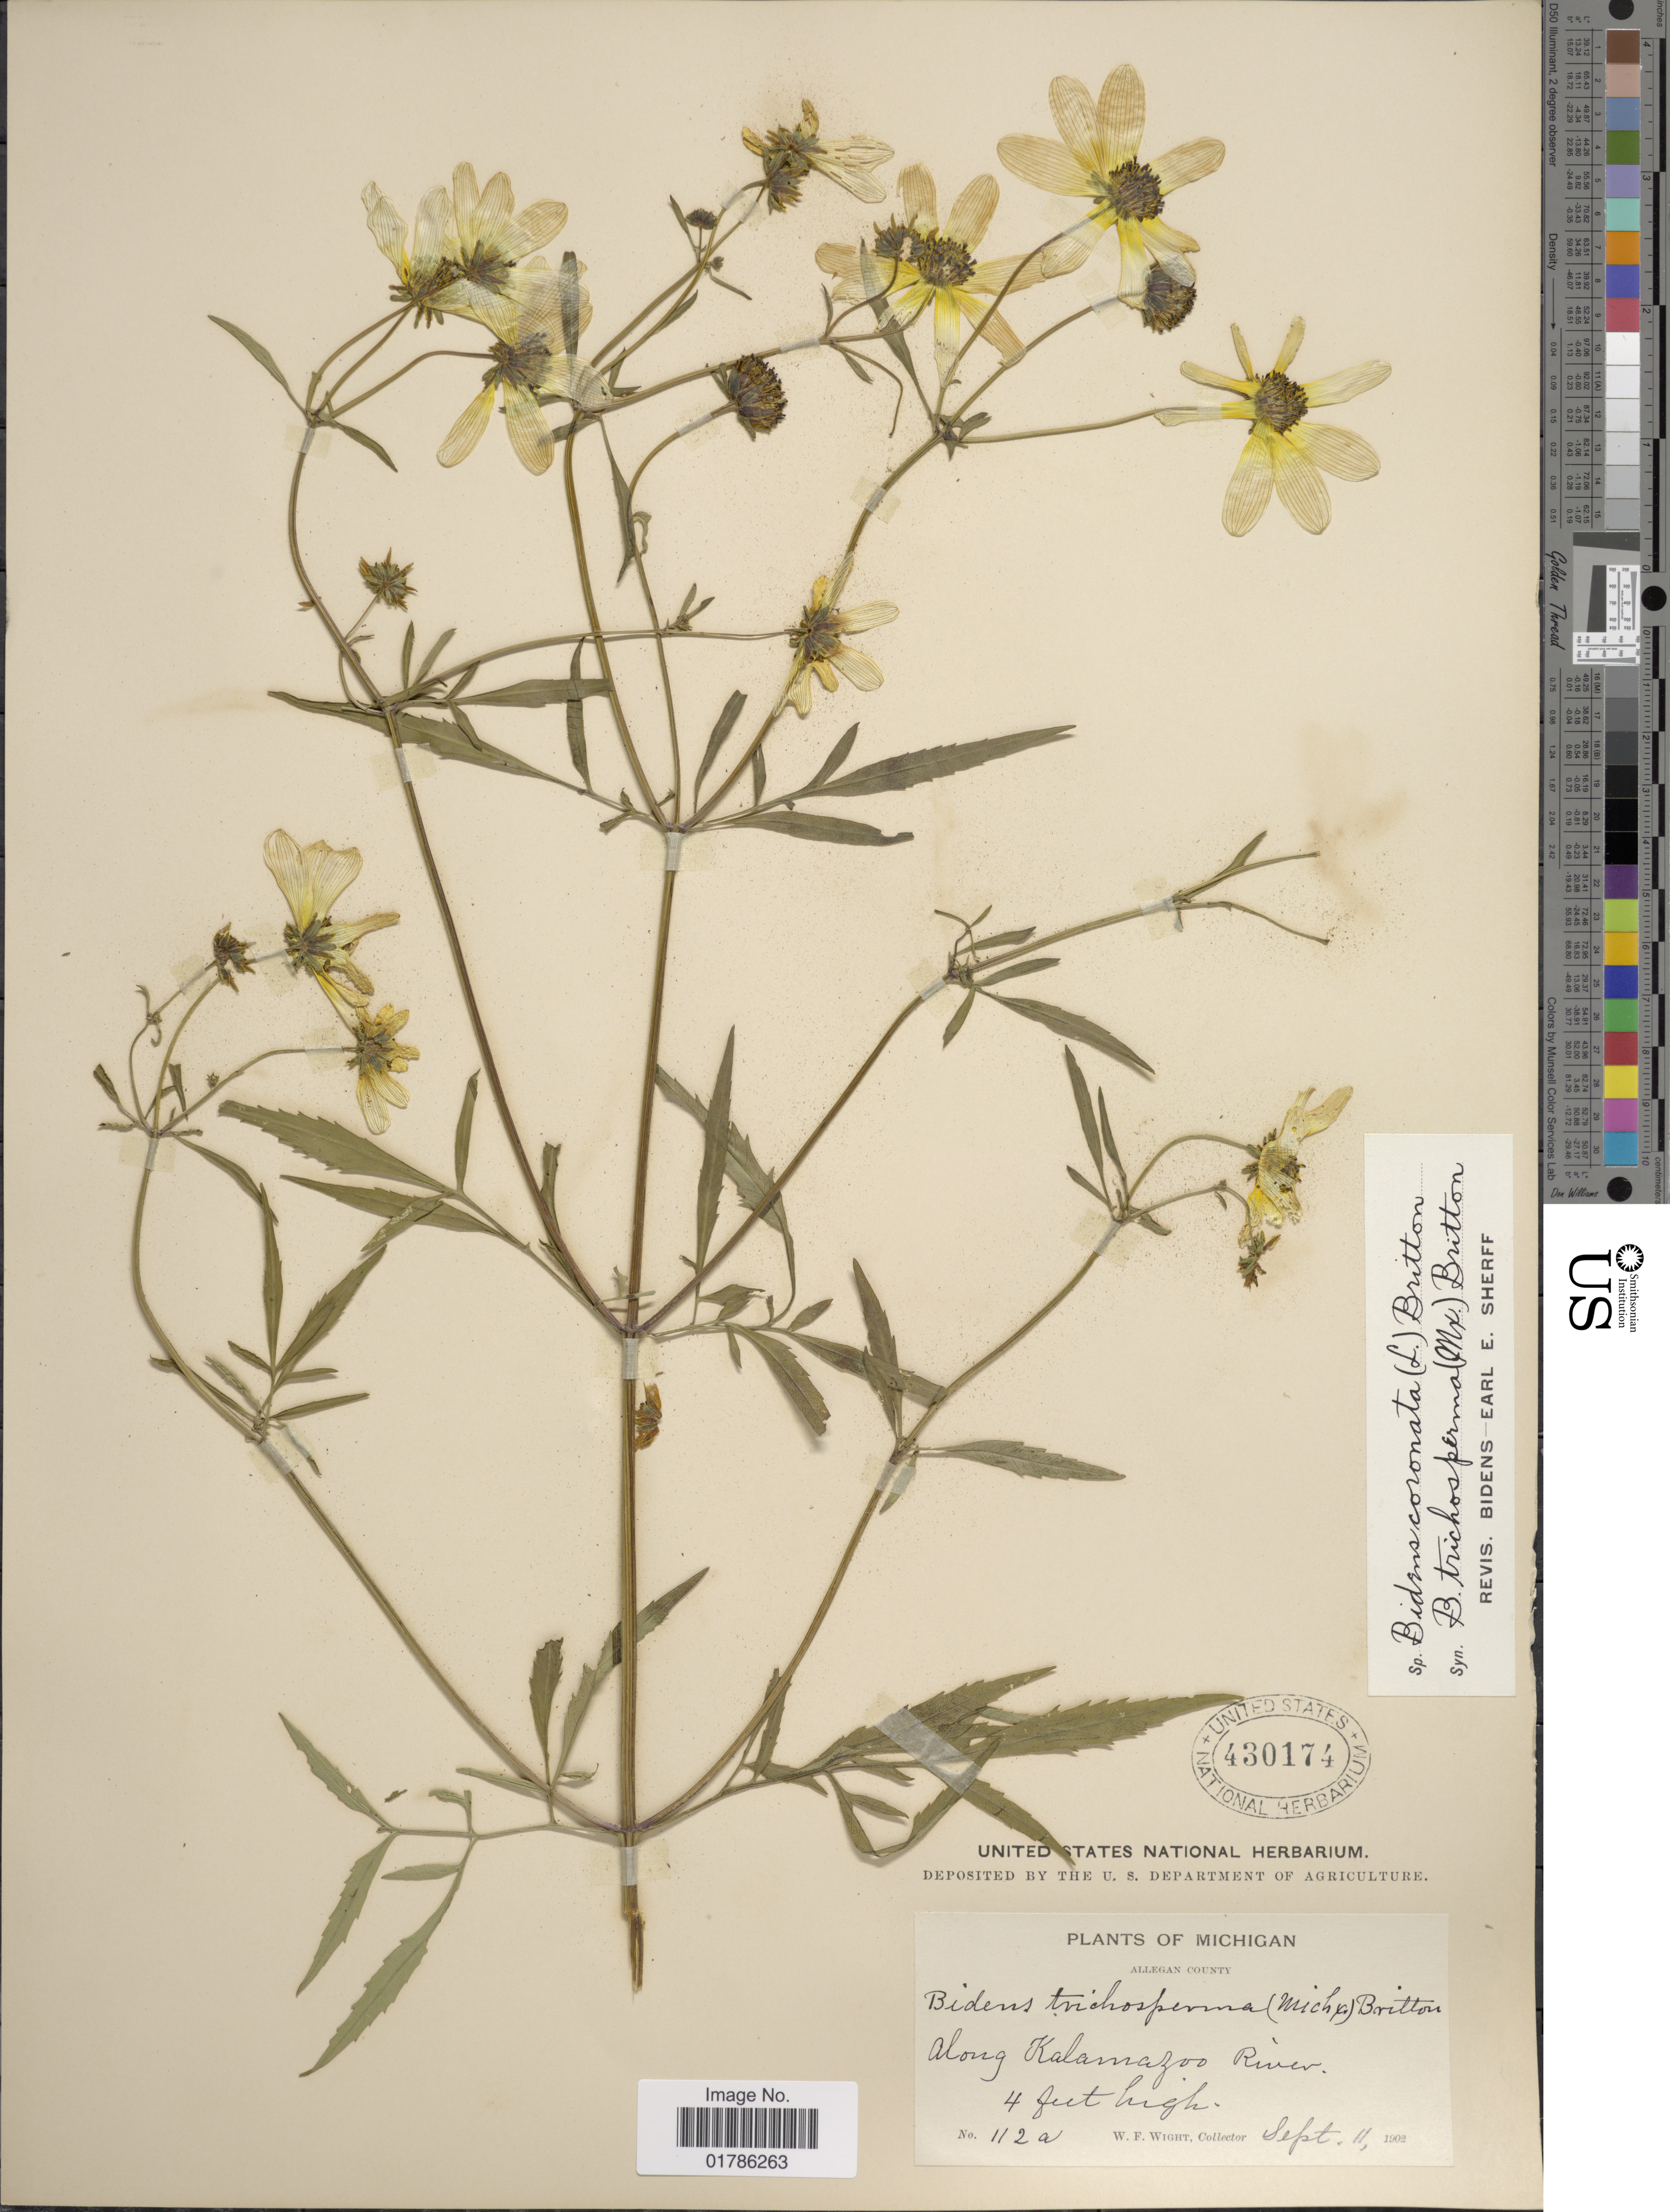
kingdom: Plantae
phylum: Tracheophyta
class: Magnoliopsida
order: Asterales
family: Asteraceae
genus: Bidens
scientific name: Bidens coronata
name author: (L.) Britton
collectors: W. Wight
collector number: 112a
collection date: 1902-09-11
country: United States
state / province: Michigan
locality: Allegan County, Along Kalamzoo River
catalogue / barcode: US 430174